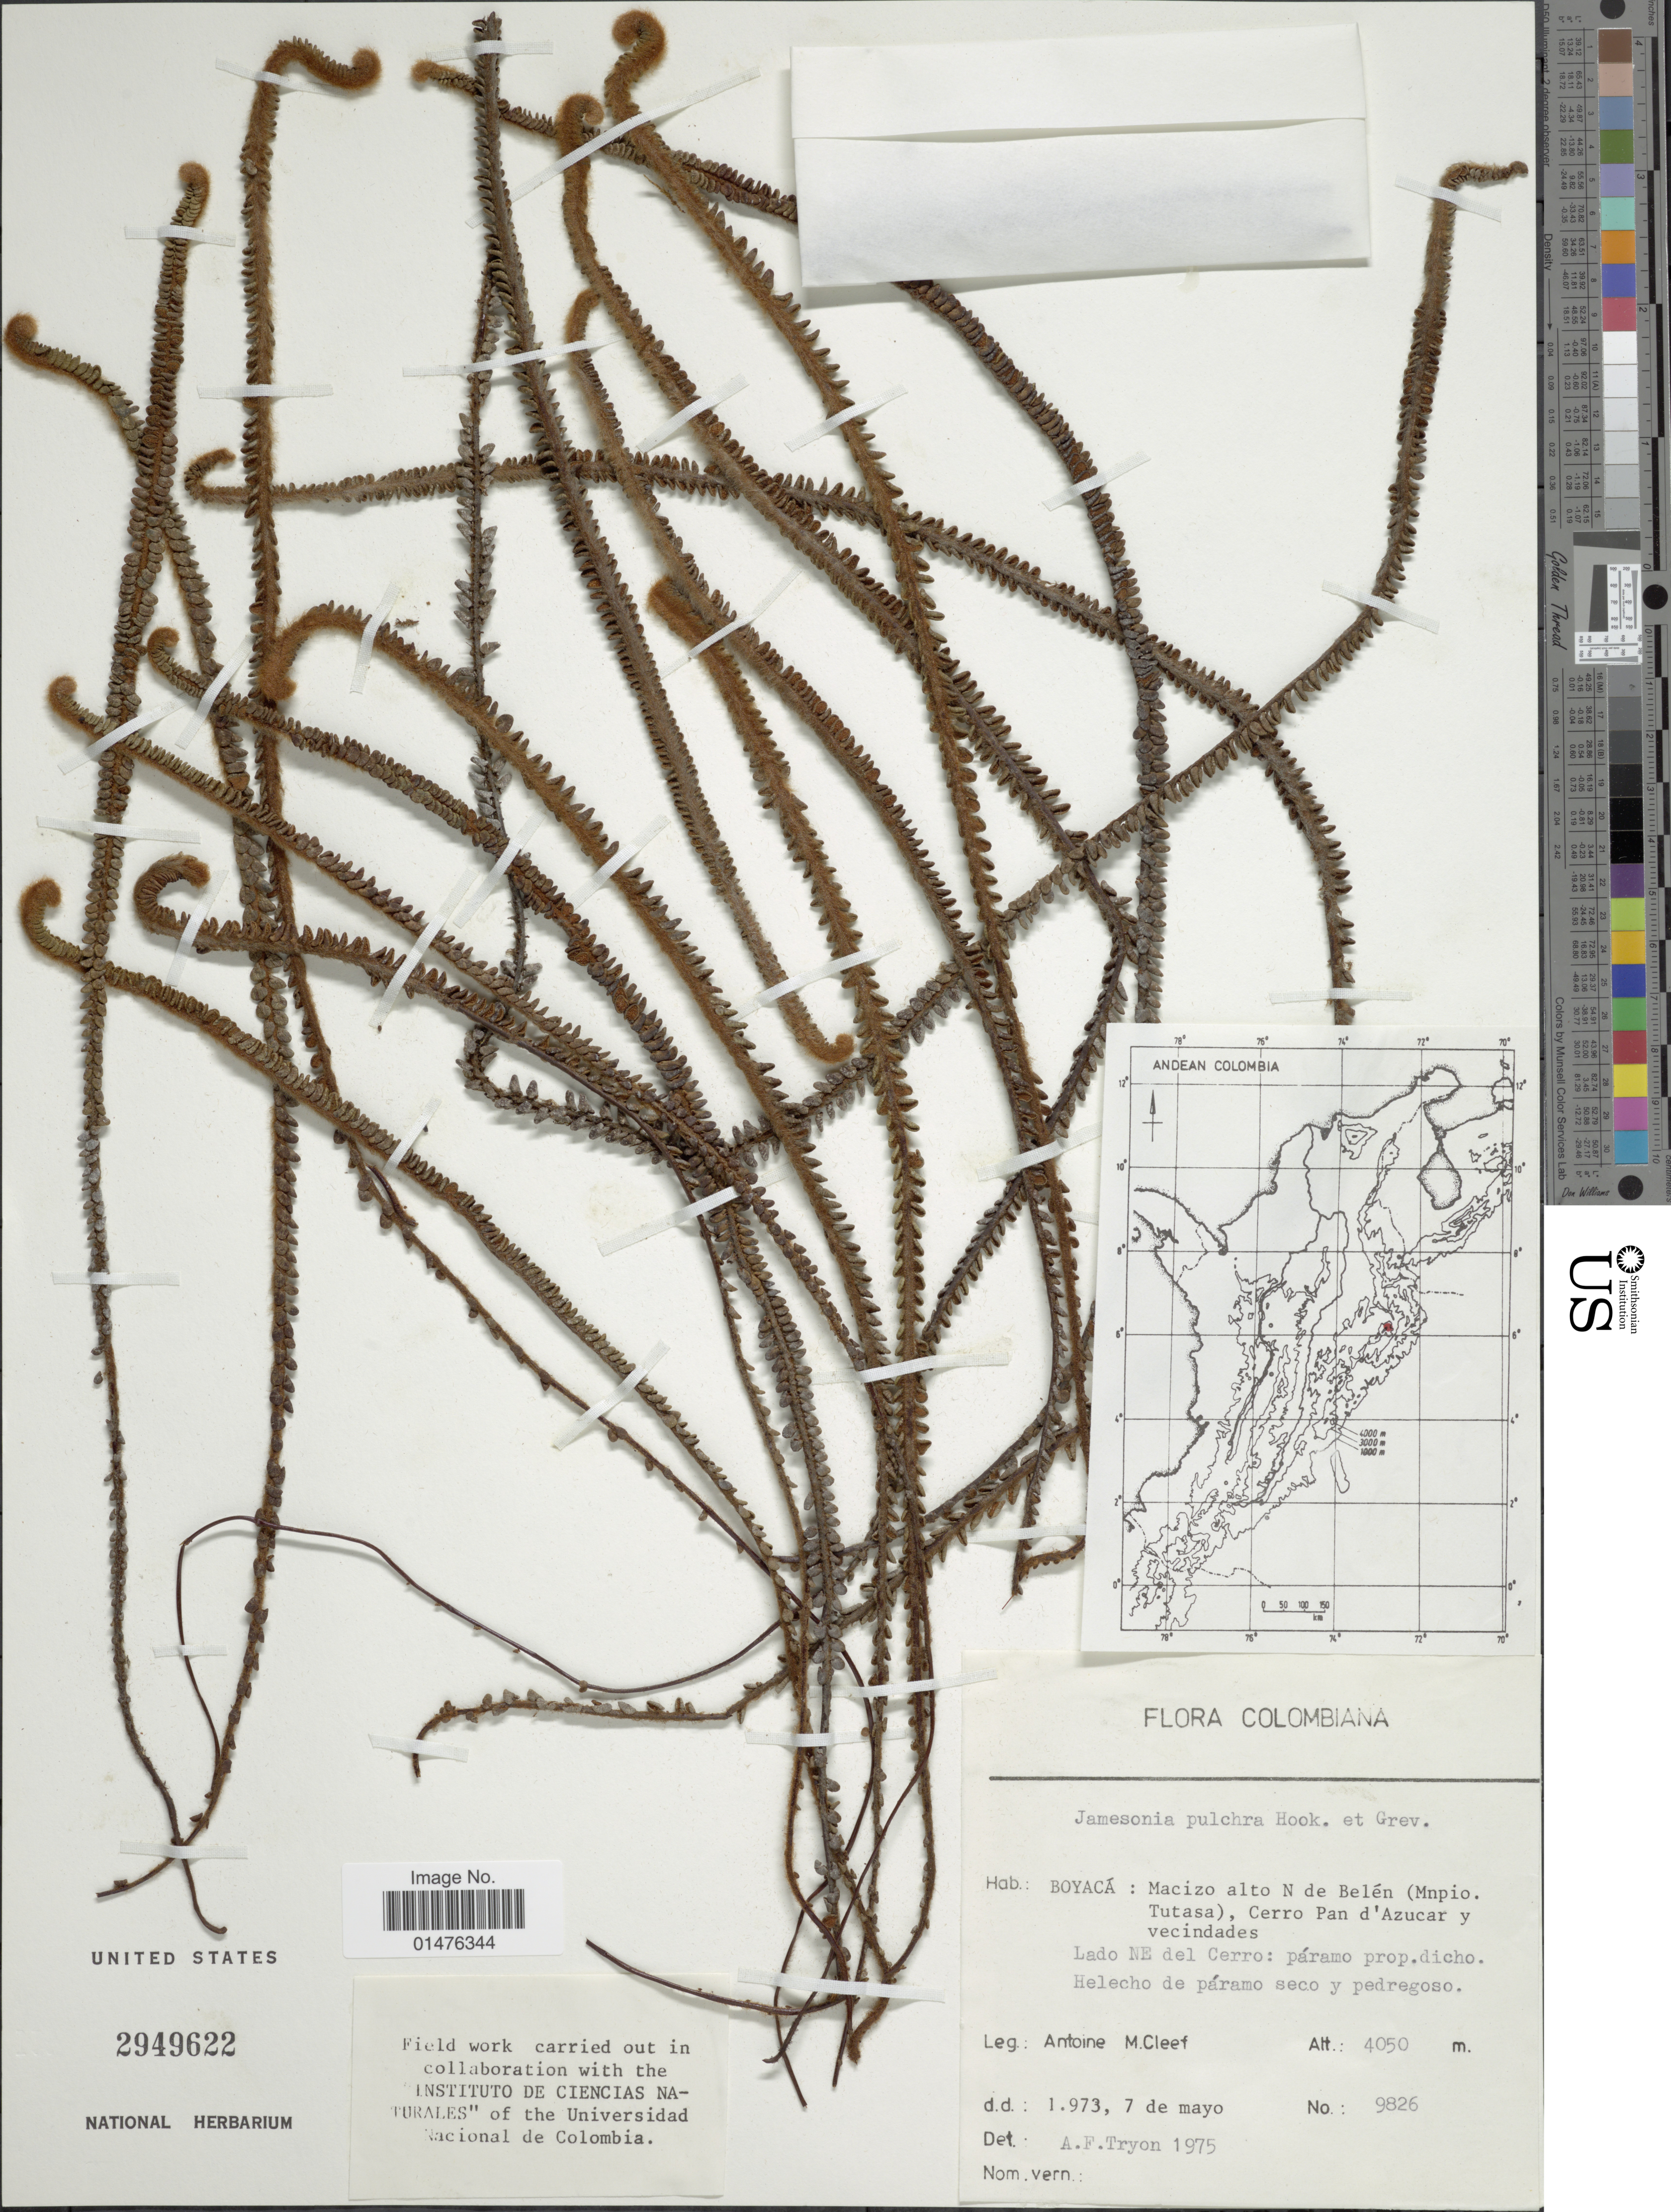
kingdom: Plantae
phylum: Tracheophyta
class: Polypodiopsida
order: Polypodiales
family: Pteridaceae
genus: Jamesonia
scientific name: Jamesonia pulchra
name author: Hook. & Grev.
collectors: A. M. Cleef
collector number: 9826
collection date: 1973-05-07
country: Colombia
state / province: Boyacá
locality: Macizo alto N de Belén (Mnpio Tutasa), Cero Pan d'Azucar y vecinades Lado NE del Cerro: páamo prop dicho Helecho de páramo seco y pedregoso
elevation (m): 4050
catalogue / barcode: US 2949622